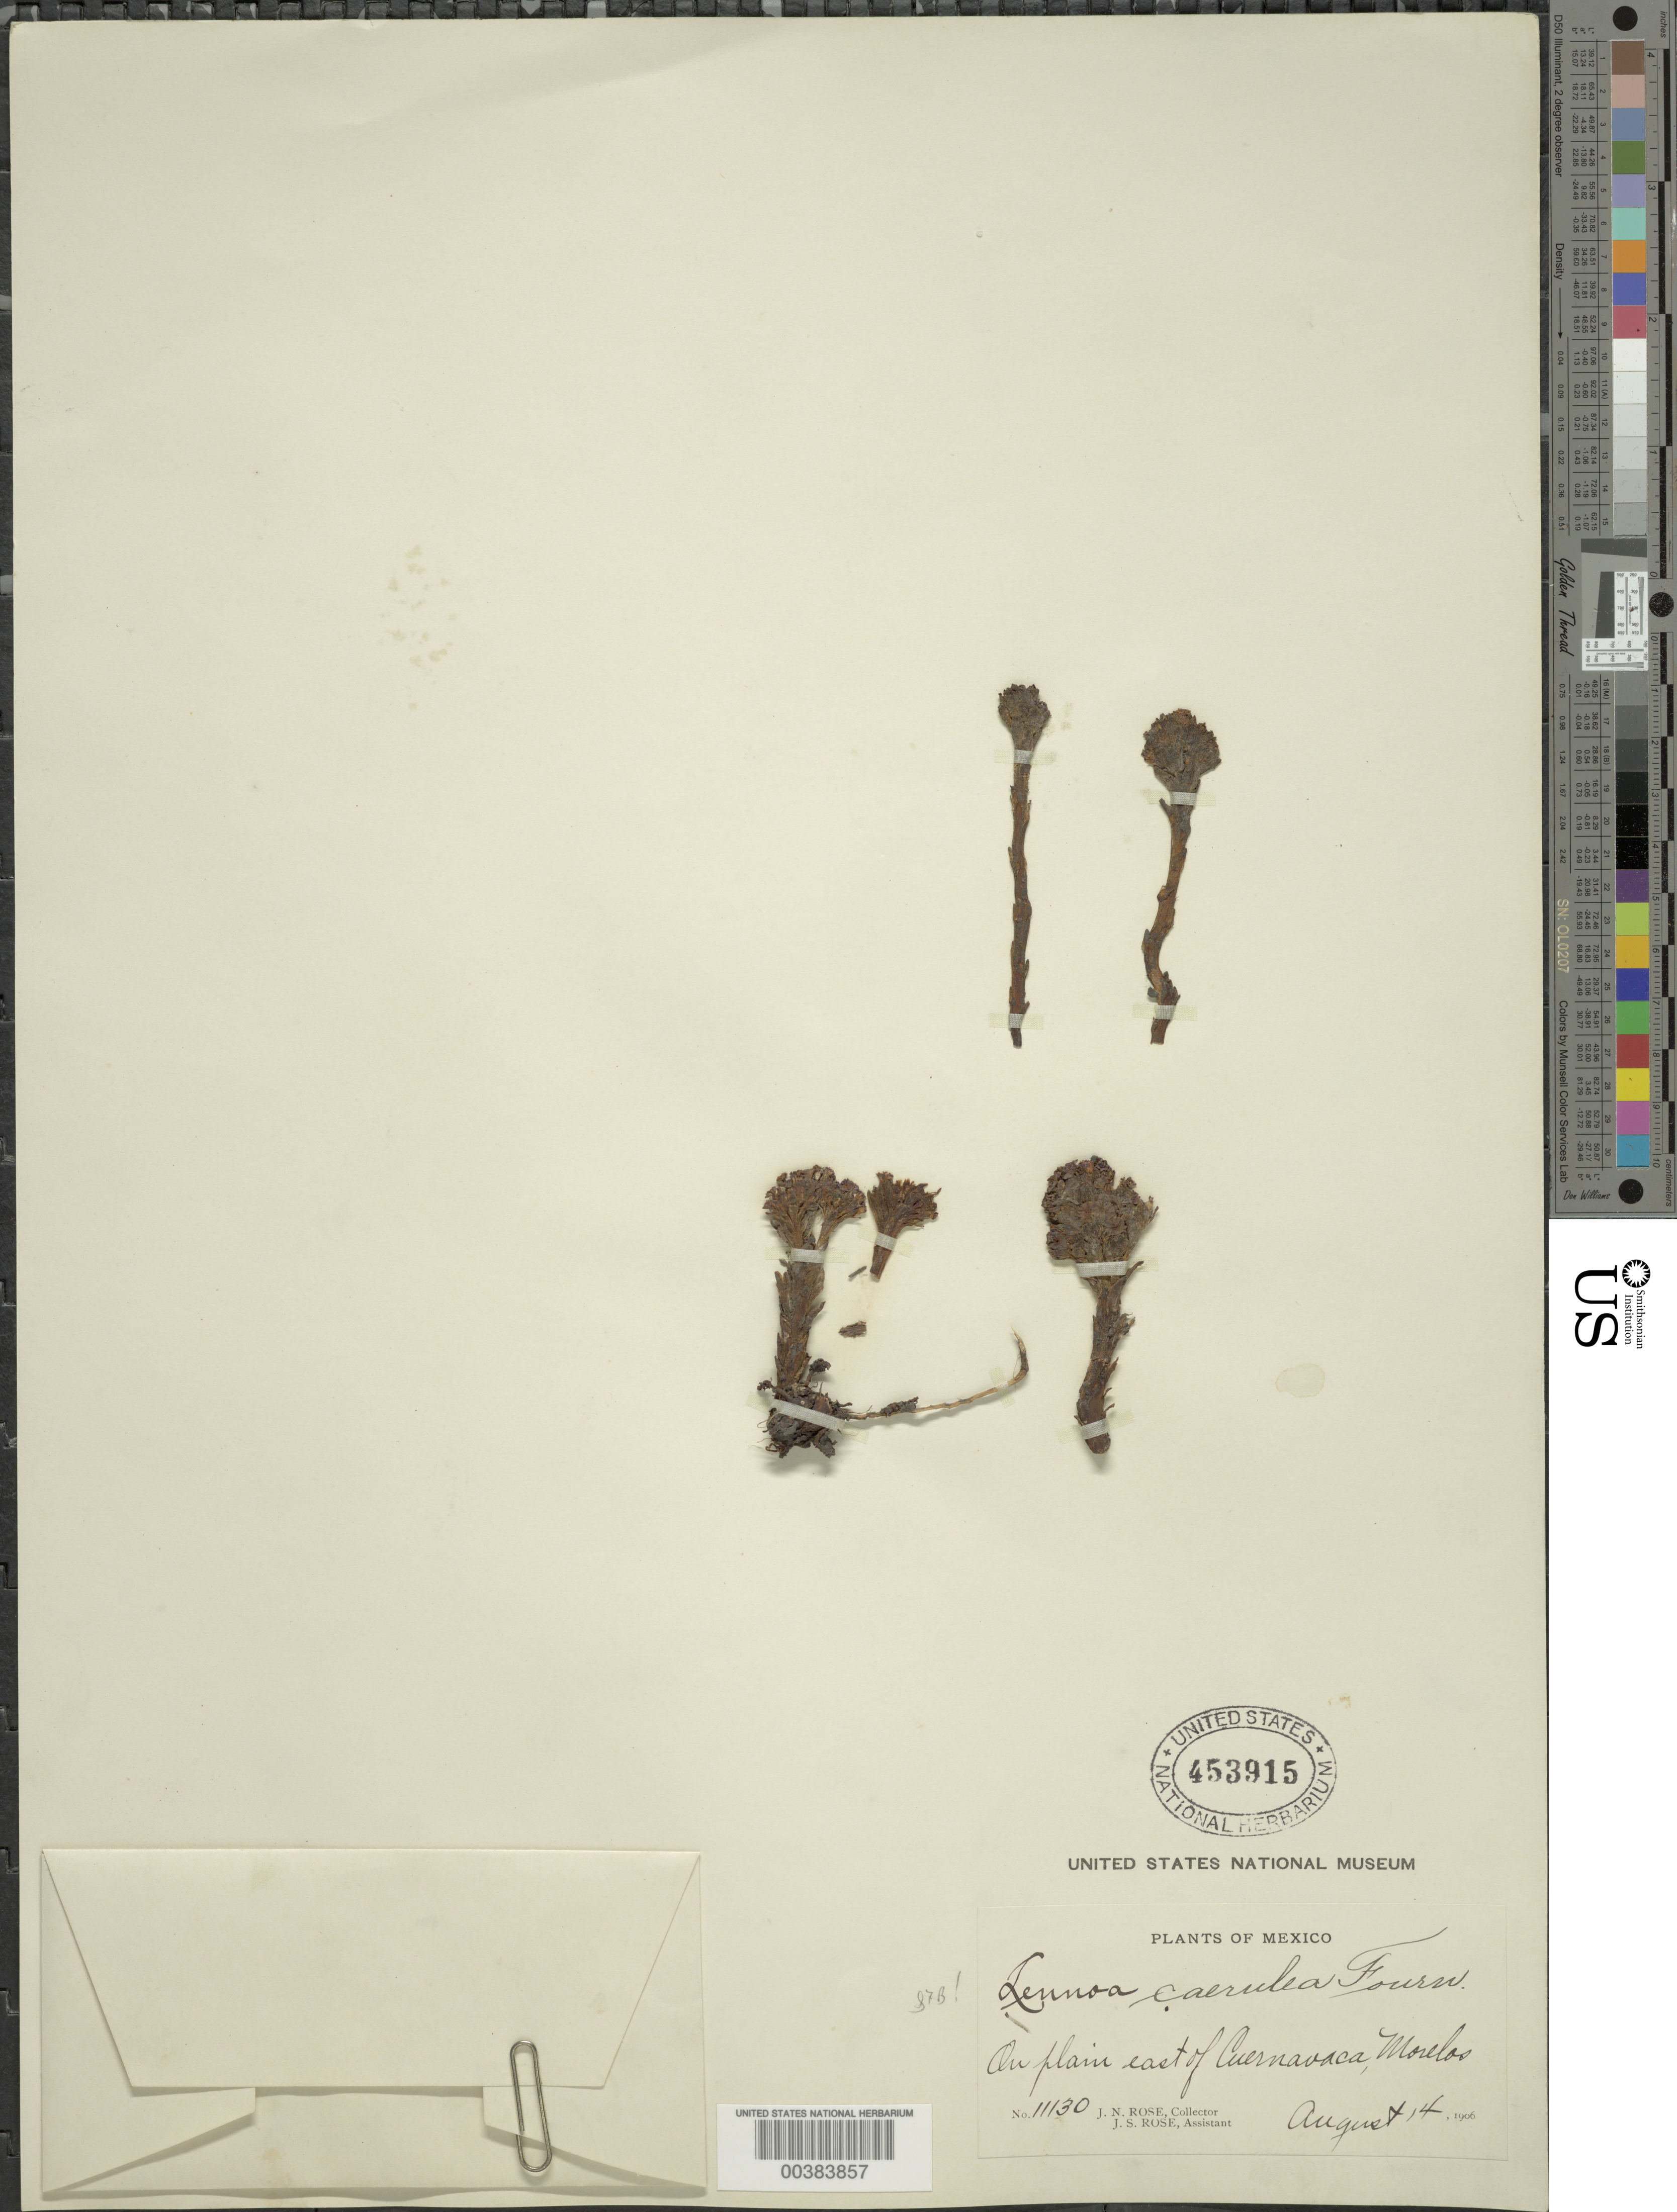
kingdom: Plantae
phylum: Tracheophyta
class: Magnoliopsida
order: Boraginales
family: Lennoaceae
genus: Lennoa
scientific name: Lennoa madreporoides f. caerulea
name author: (Kunth) Yatsk.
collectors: J. N. Rose & J. S. Rose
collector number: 11130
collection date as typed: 14 Aug 1906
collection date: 1906-08-14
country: Mexico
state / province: Morelos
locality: E of Cuernavaca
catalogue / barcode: US 453915